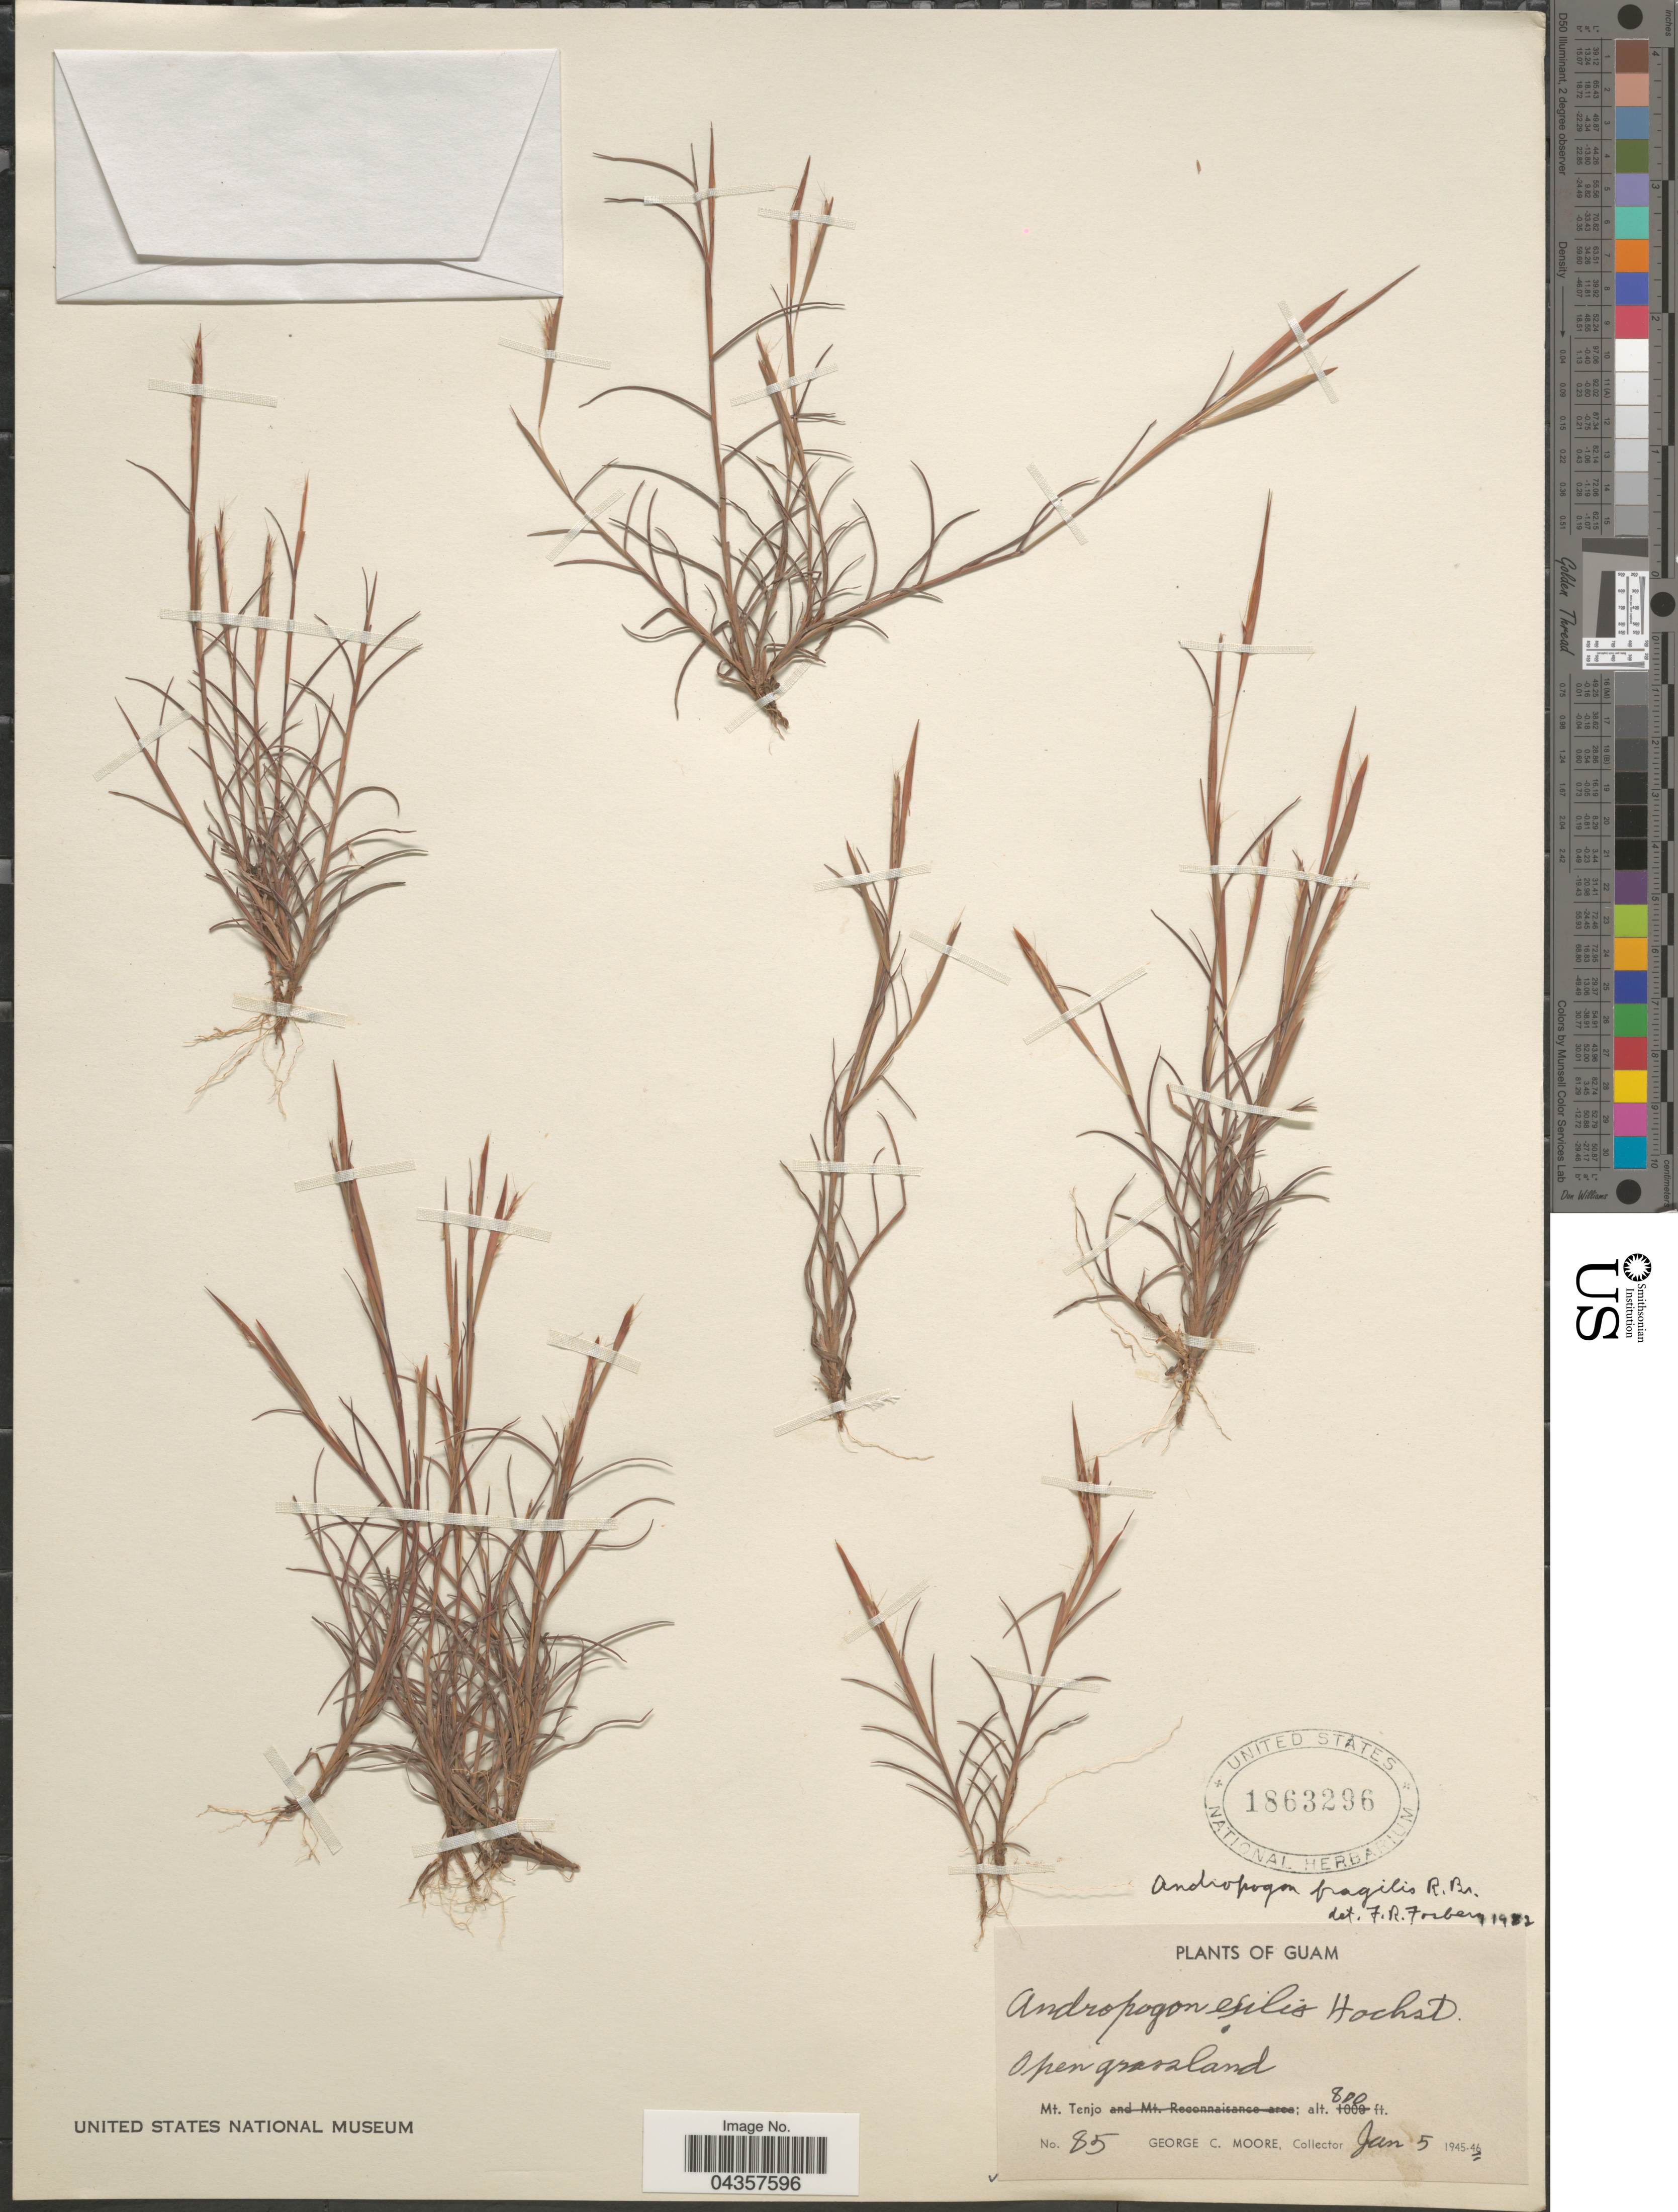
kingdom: Plantae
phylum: Tracheophyta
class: Liliopsida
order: Poales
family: Poaceae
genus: Schizachyrium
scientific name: Schizachyrium fragile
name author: (R. Br.) A. Camus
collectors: G. C. Moore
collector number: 85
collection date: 1945-01-05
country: Guam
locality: Mt. Tenjo.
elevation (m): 244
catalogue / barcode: US 1863296